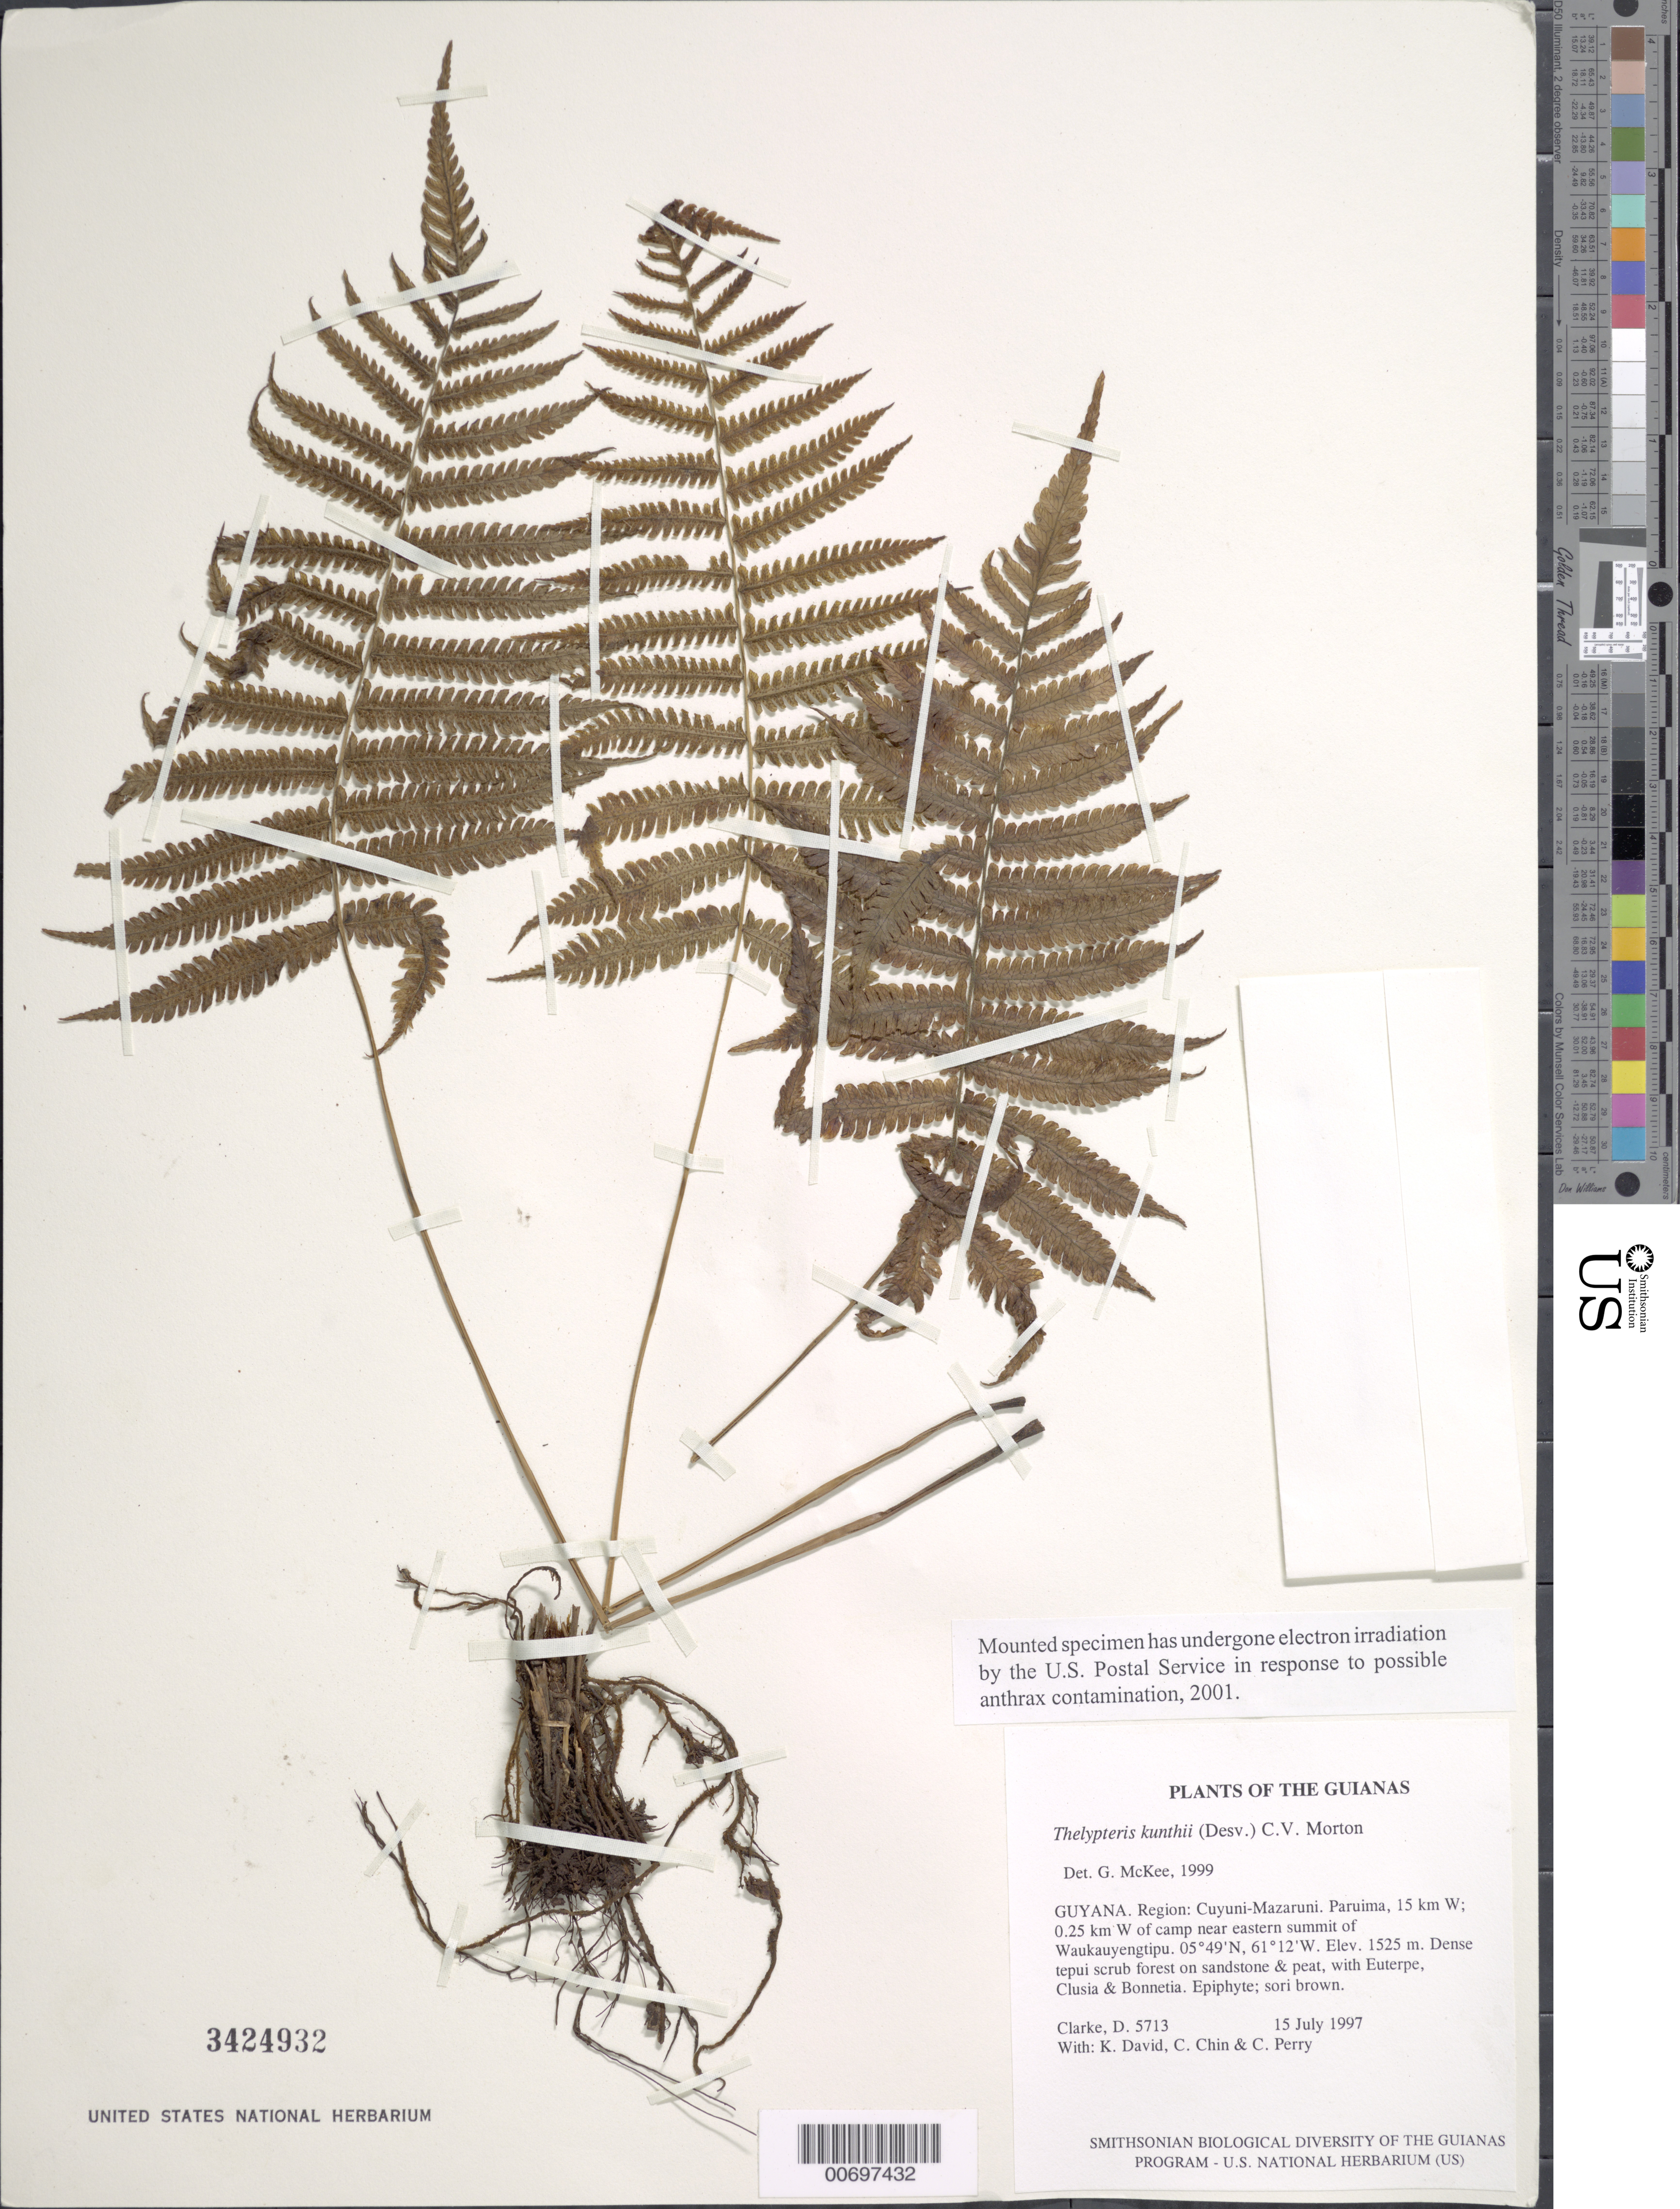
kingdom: Plantae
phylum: Tracheophyta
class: Polypodiopsida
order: Polypodiales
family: Thelypteridaceae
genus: Christella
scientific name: Christella kunthii comb. ined.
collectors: H. D. Clarke, K. David, C. Chin & C. Perry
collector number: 5713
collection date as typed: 15 July 1997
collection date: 1997-07-15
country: Guyana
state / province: Cuyuni-Mazaruni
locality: Paruima, 15 km W; 0.25 km W of camp near eastern summit of Waukauyengtipu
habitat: Dense tepui scrub forest on sandstone & peat, with Euterpe, Clusia & Bonnetia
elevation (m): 1525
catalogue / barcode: US 3424932